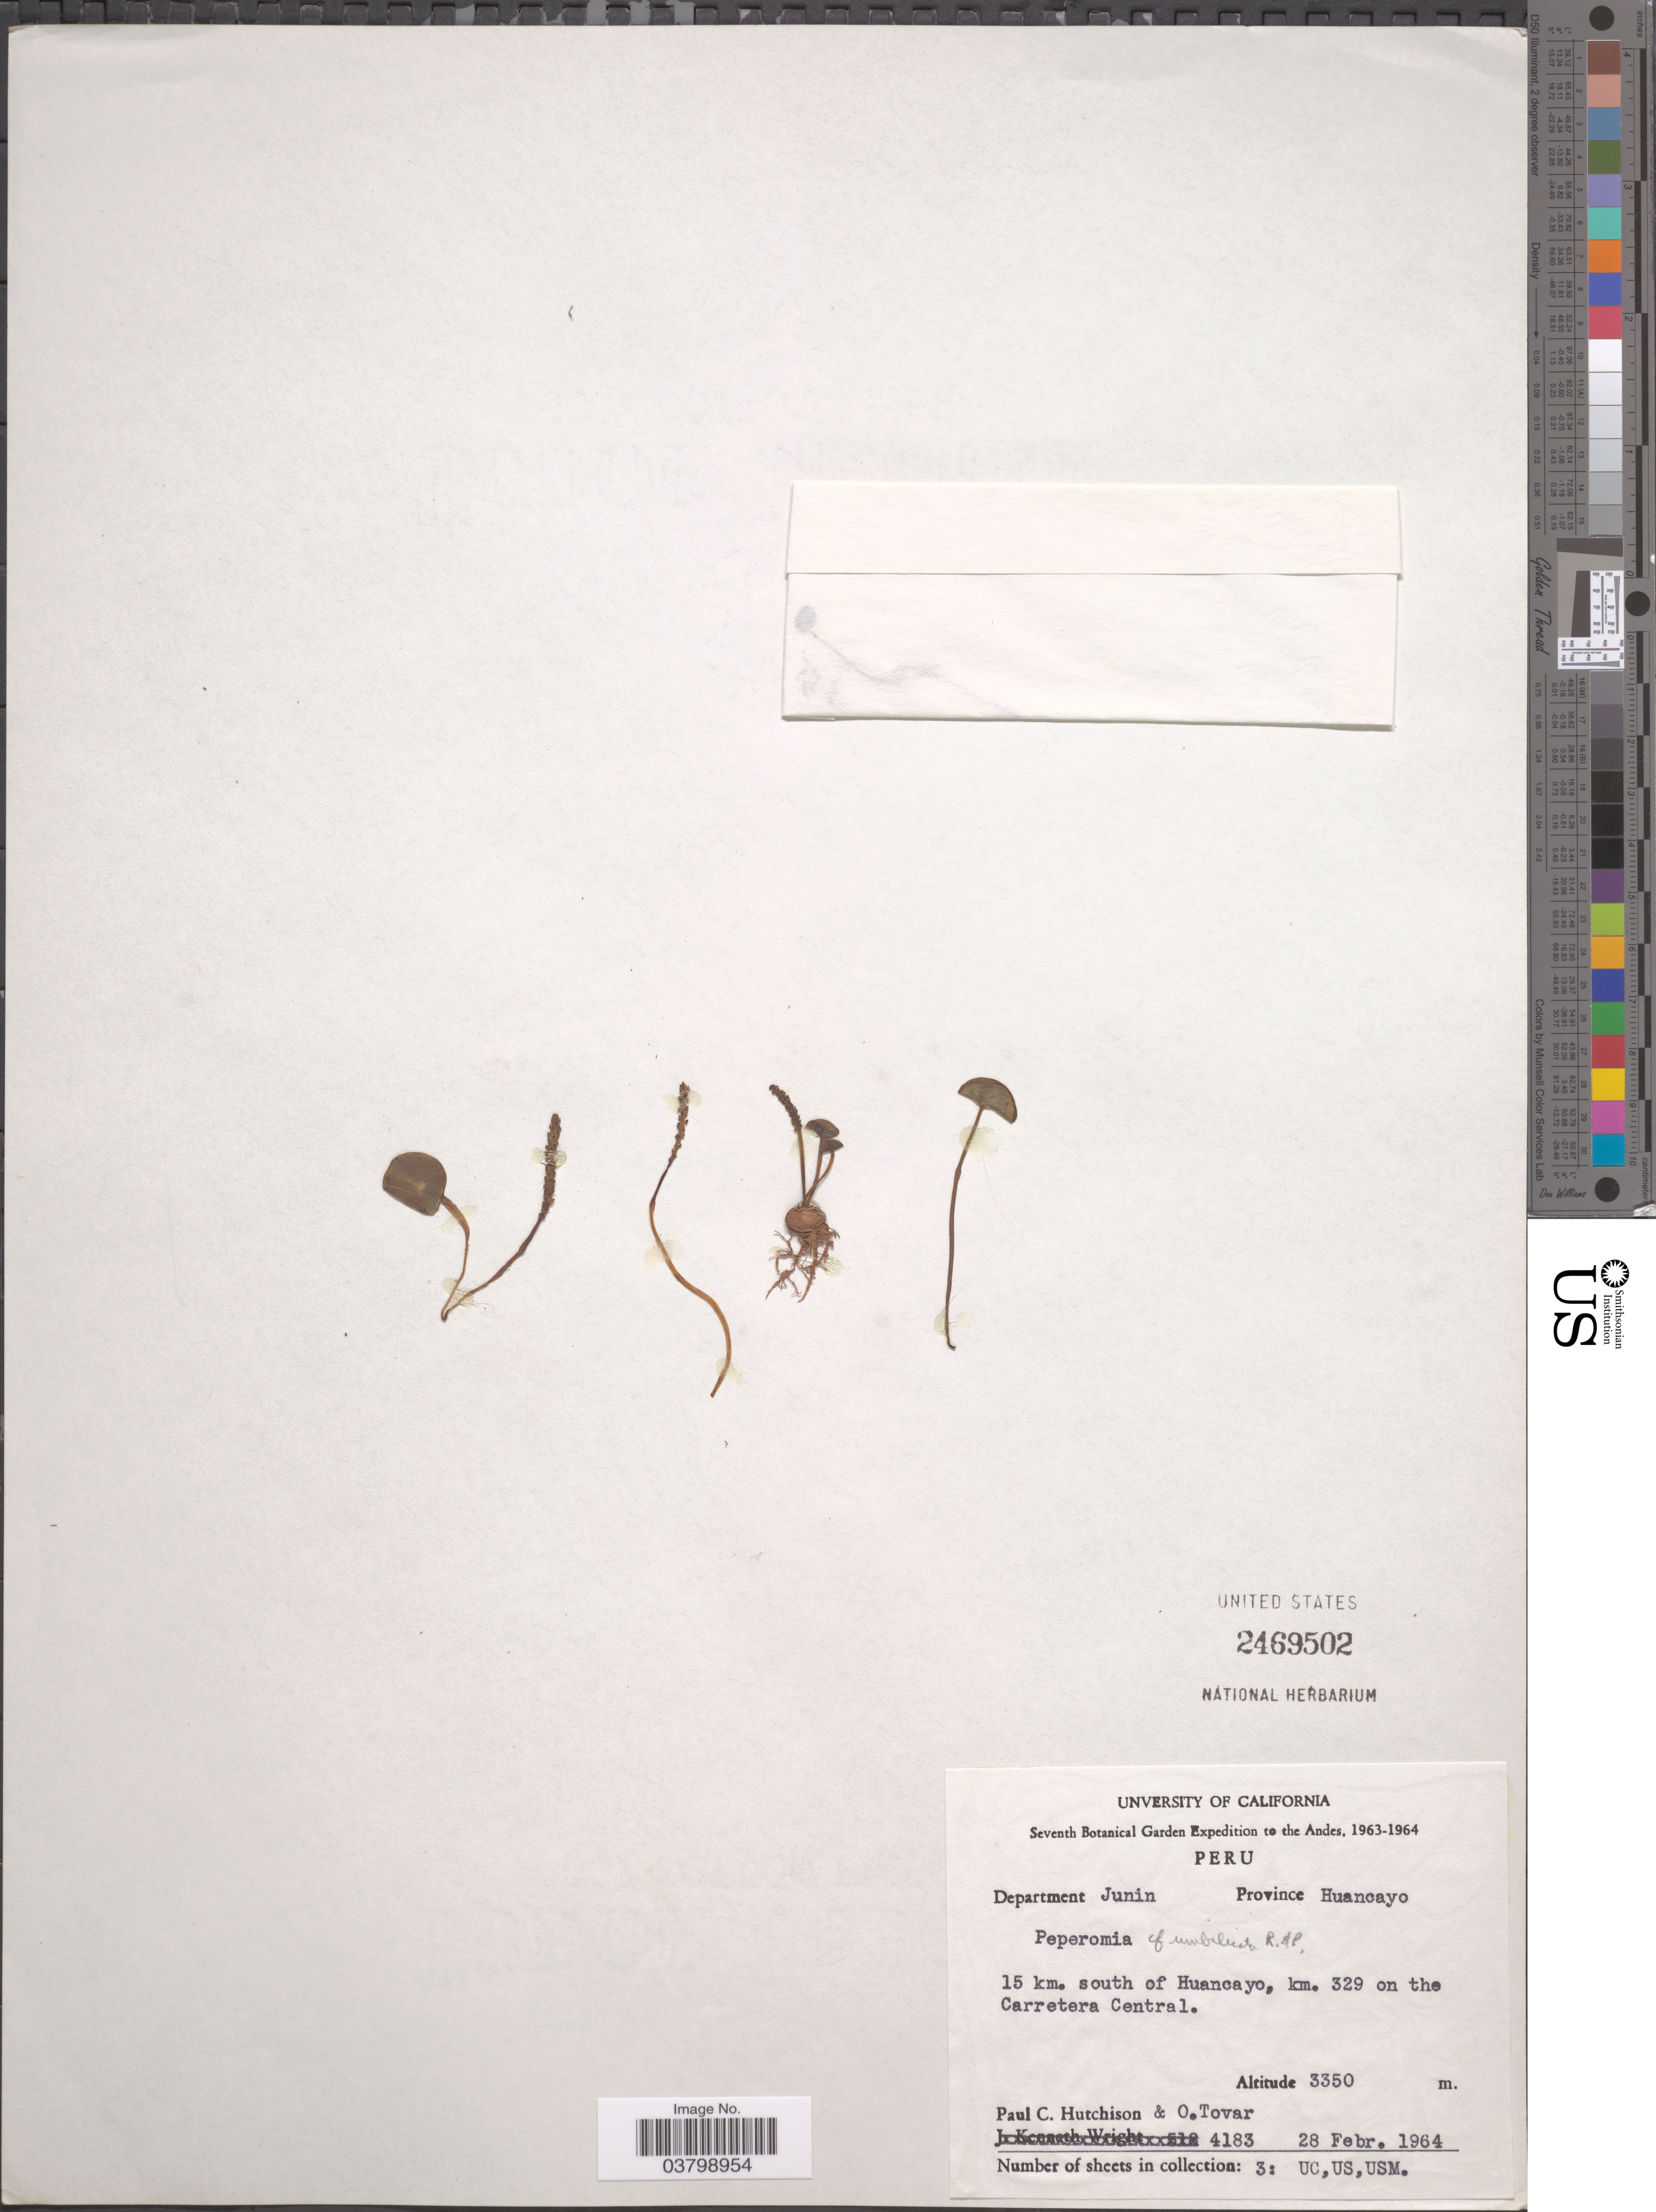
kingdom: Plantae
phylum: Tracheophyta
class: Magnoliopsida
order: Piperales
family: Piperaceae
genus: Peperomia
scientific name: Peperomia umbilicata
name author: Ruiz & Pav.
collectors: P. C. Hutchison & O. Tovar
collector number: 4183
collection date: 1964-02-28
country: Peru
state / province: Junín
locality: The Andes. Department Junin. Province Huancayo. 15 km. south of Huancayo, km. 329 on the Carretera Central.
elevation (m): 3350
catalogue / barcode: US 2469502